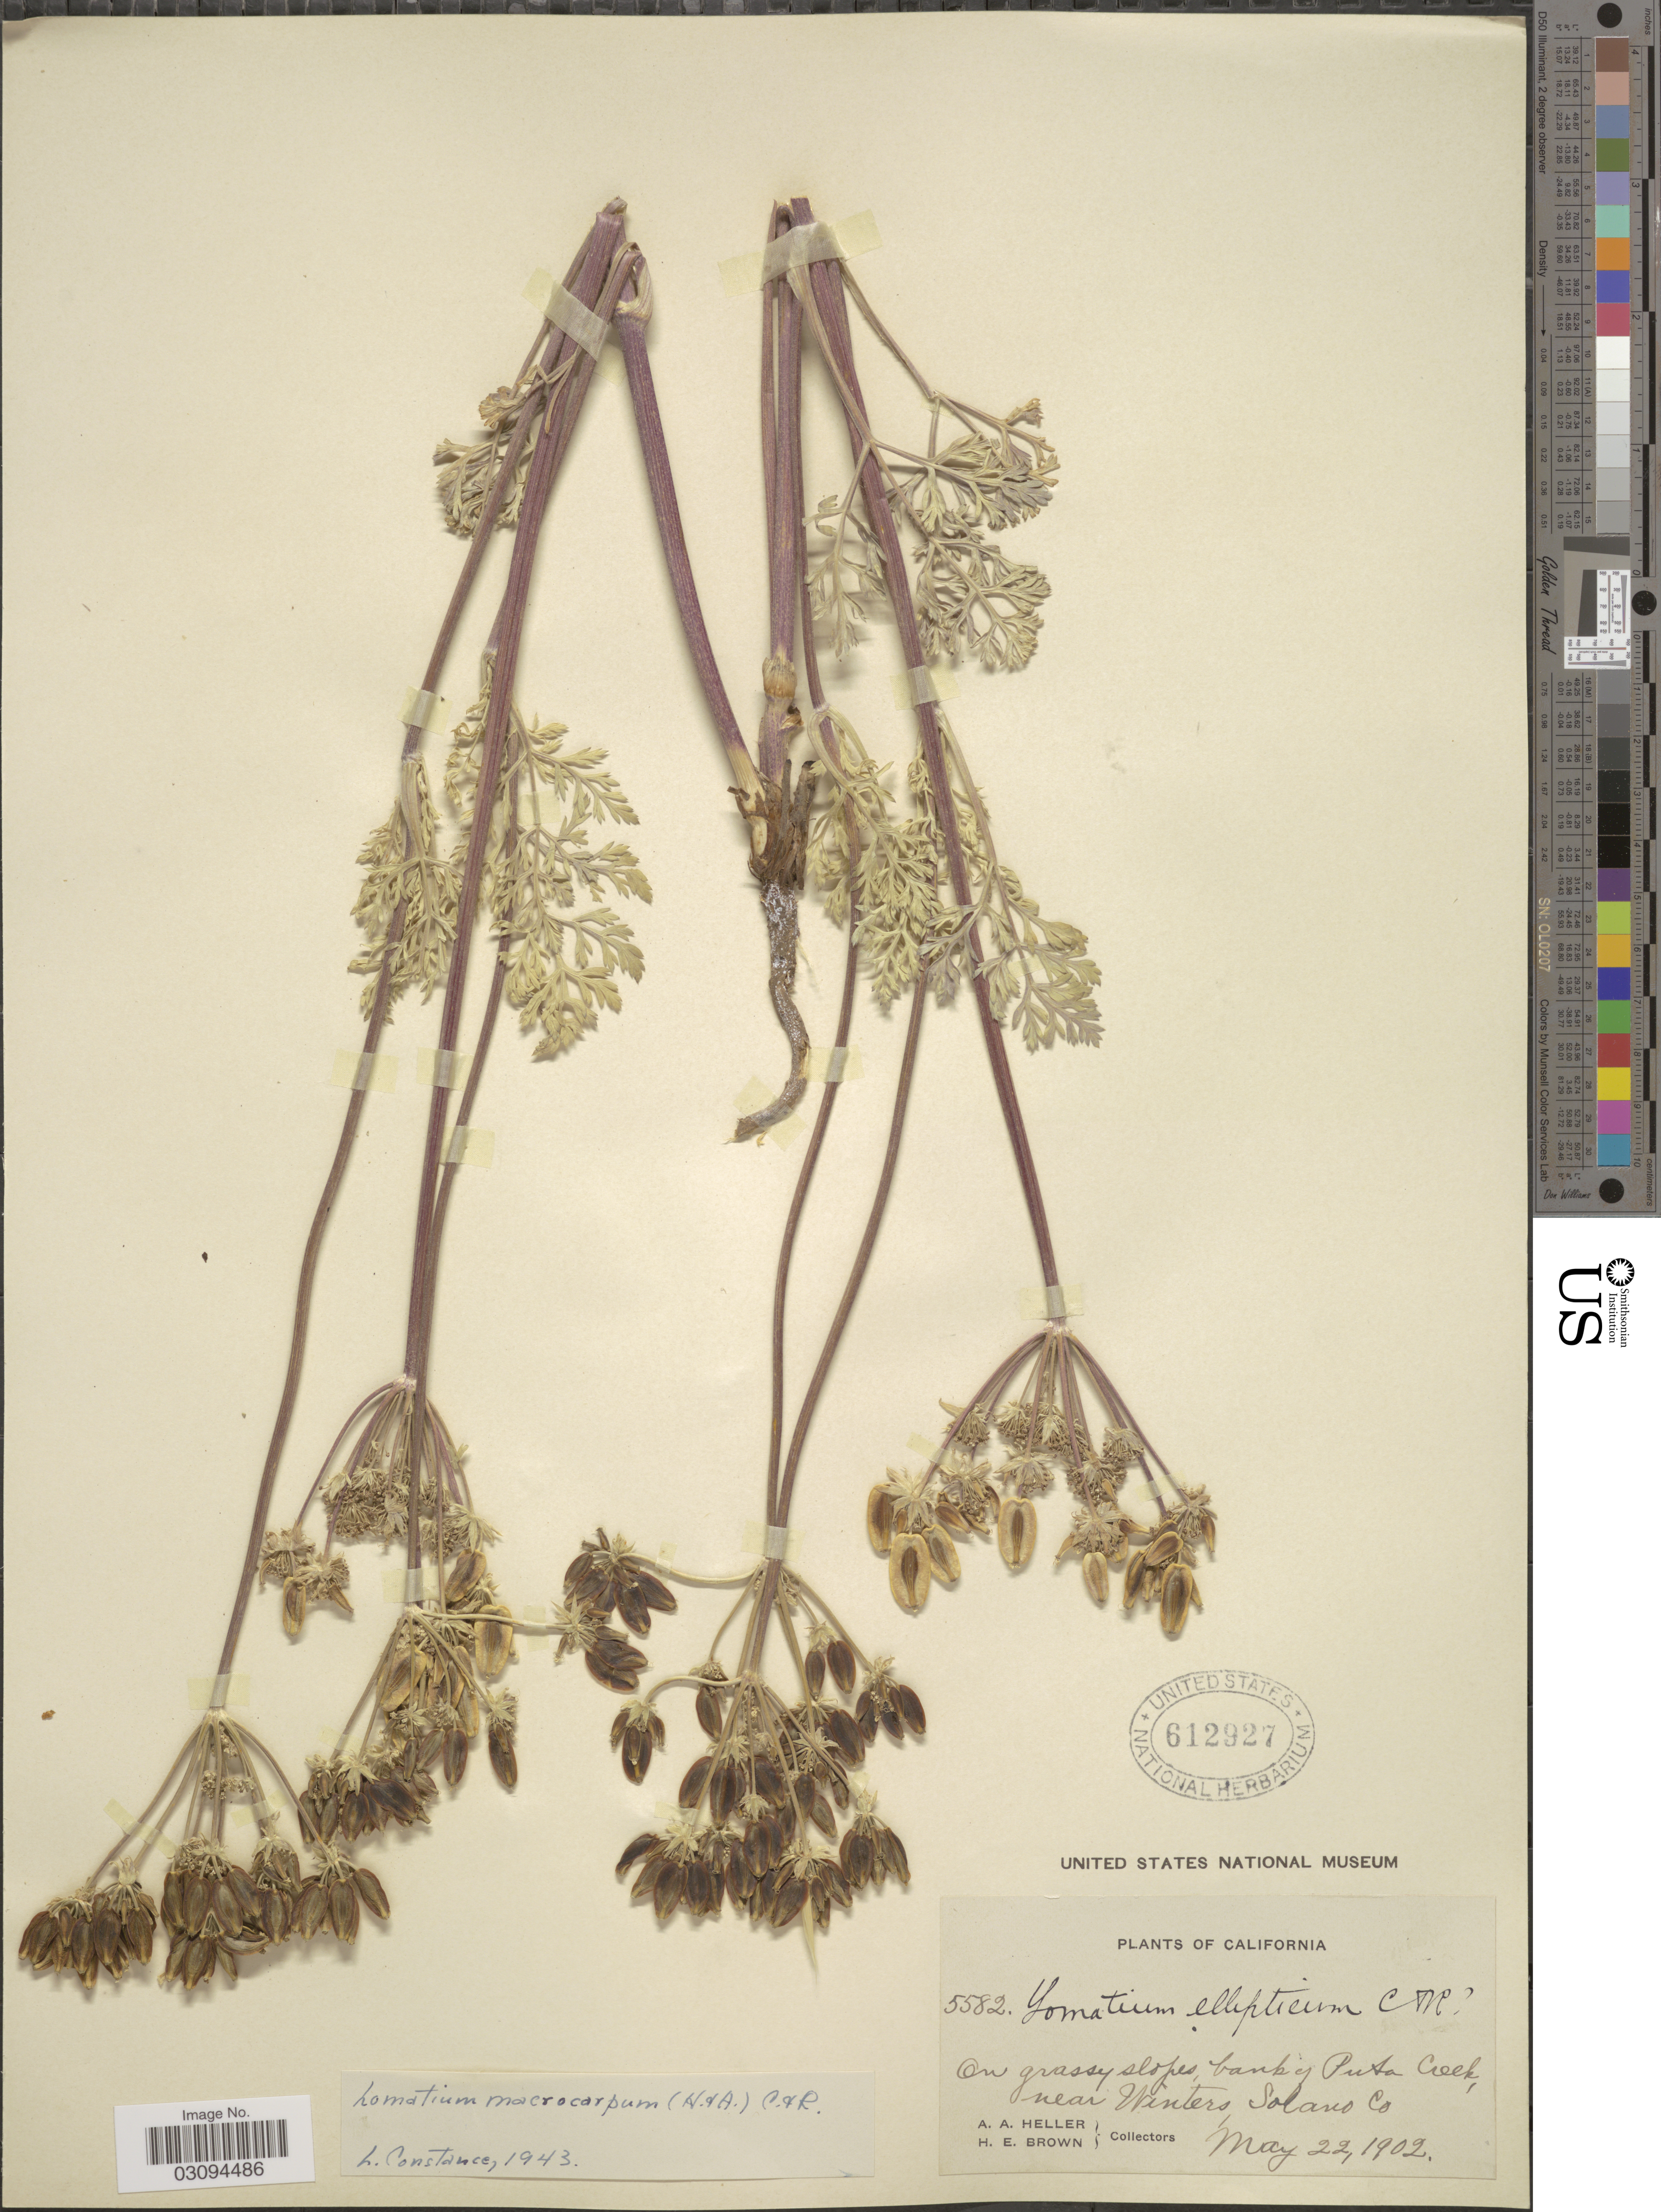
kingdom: Plantae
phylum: Tracheophyta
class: Magnoliopsida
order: Apiales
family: Apiaceae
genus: Lomatium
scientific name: Lomatium macrocarpum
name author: (Hook. et al.) J.M. Coult. & Rose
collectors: A. A. Heller & H. E. Brown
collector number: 5582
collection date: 1902-05-22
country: United States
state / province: California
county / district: Solano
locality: Bank of Puta Creek, near Winters, Solano Co.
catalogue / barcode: US 612927